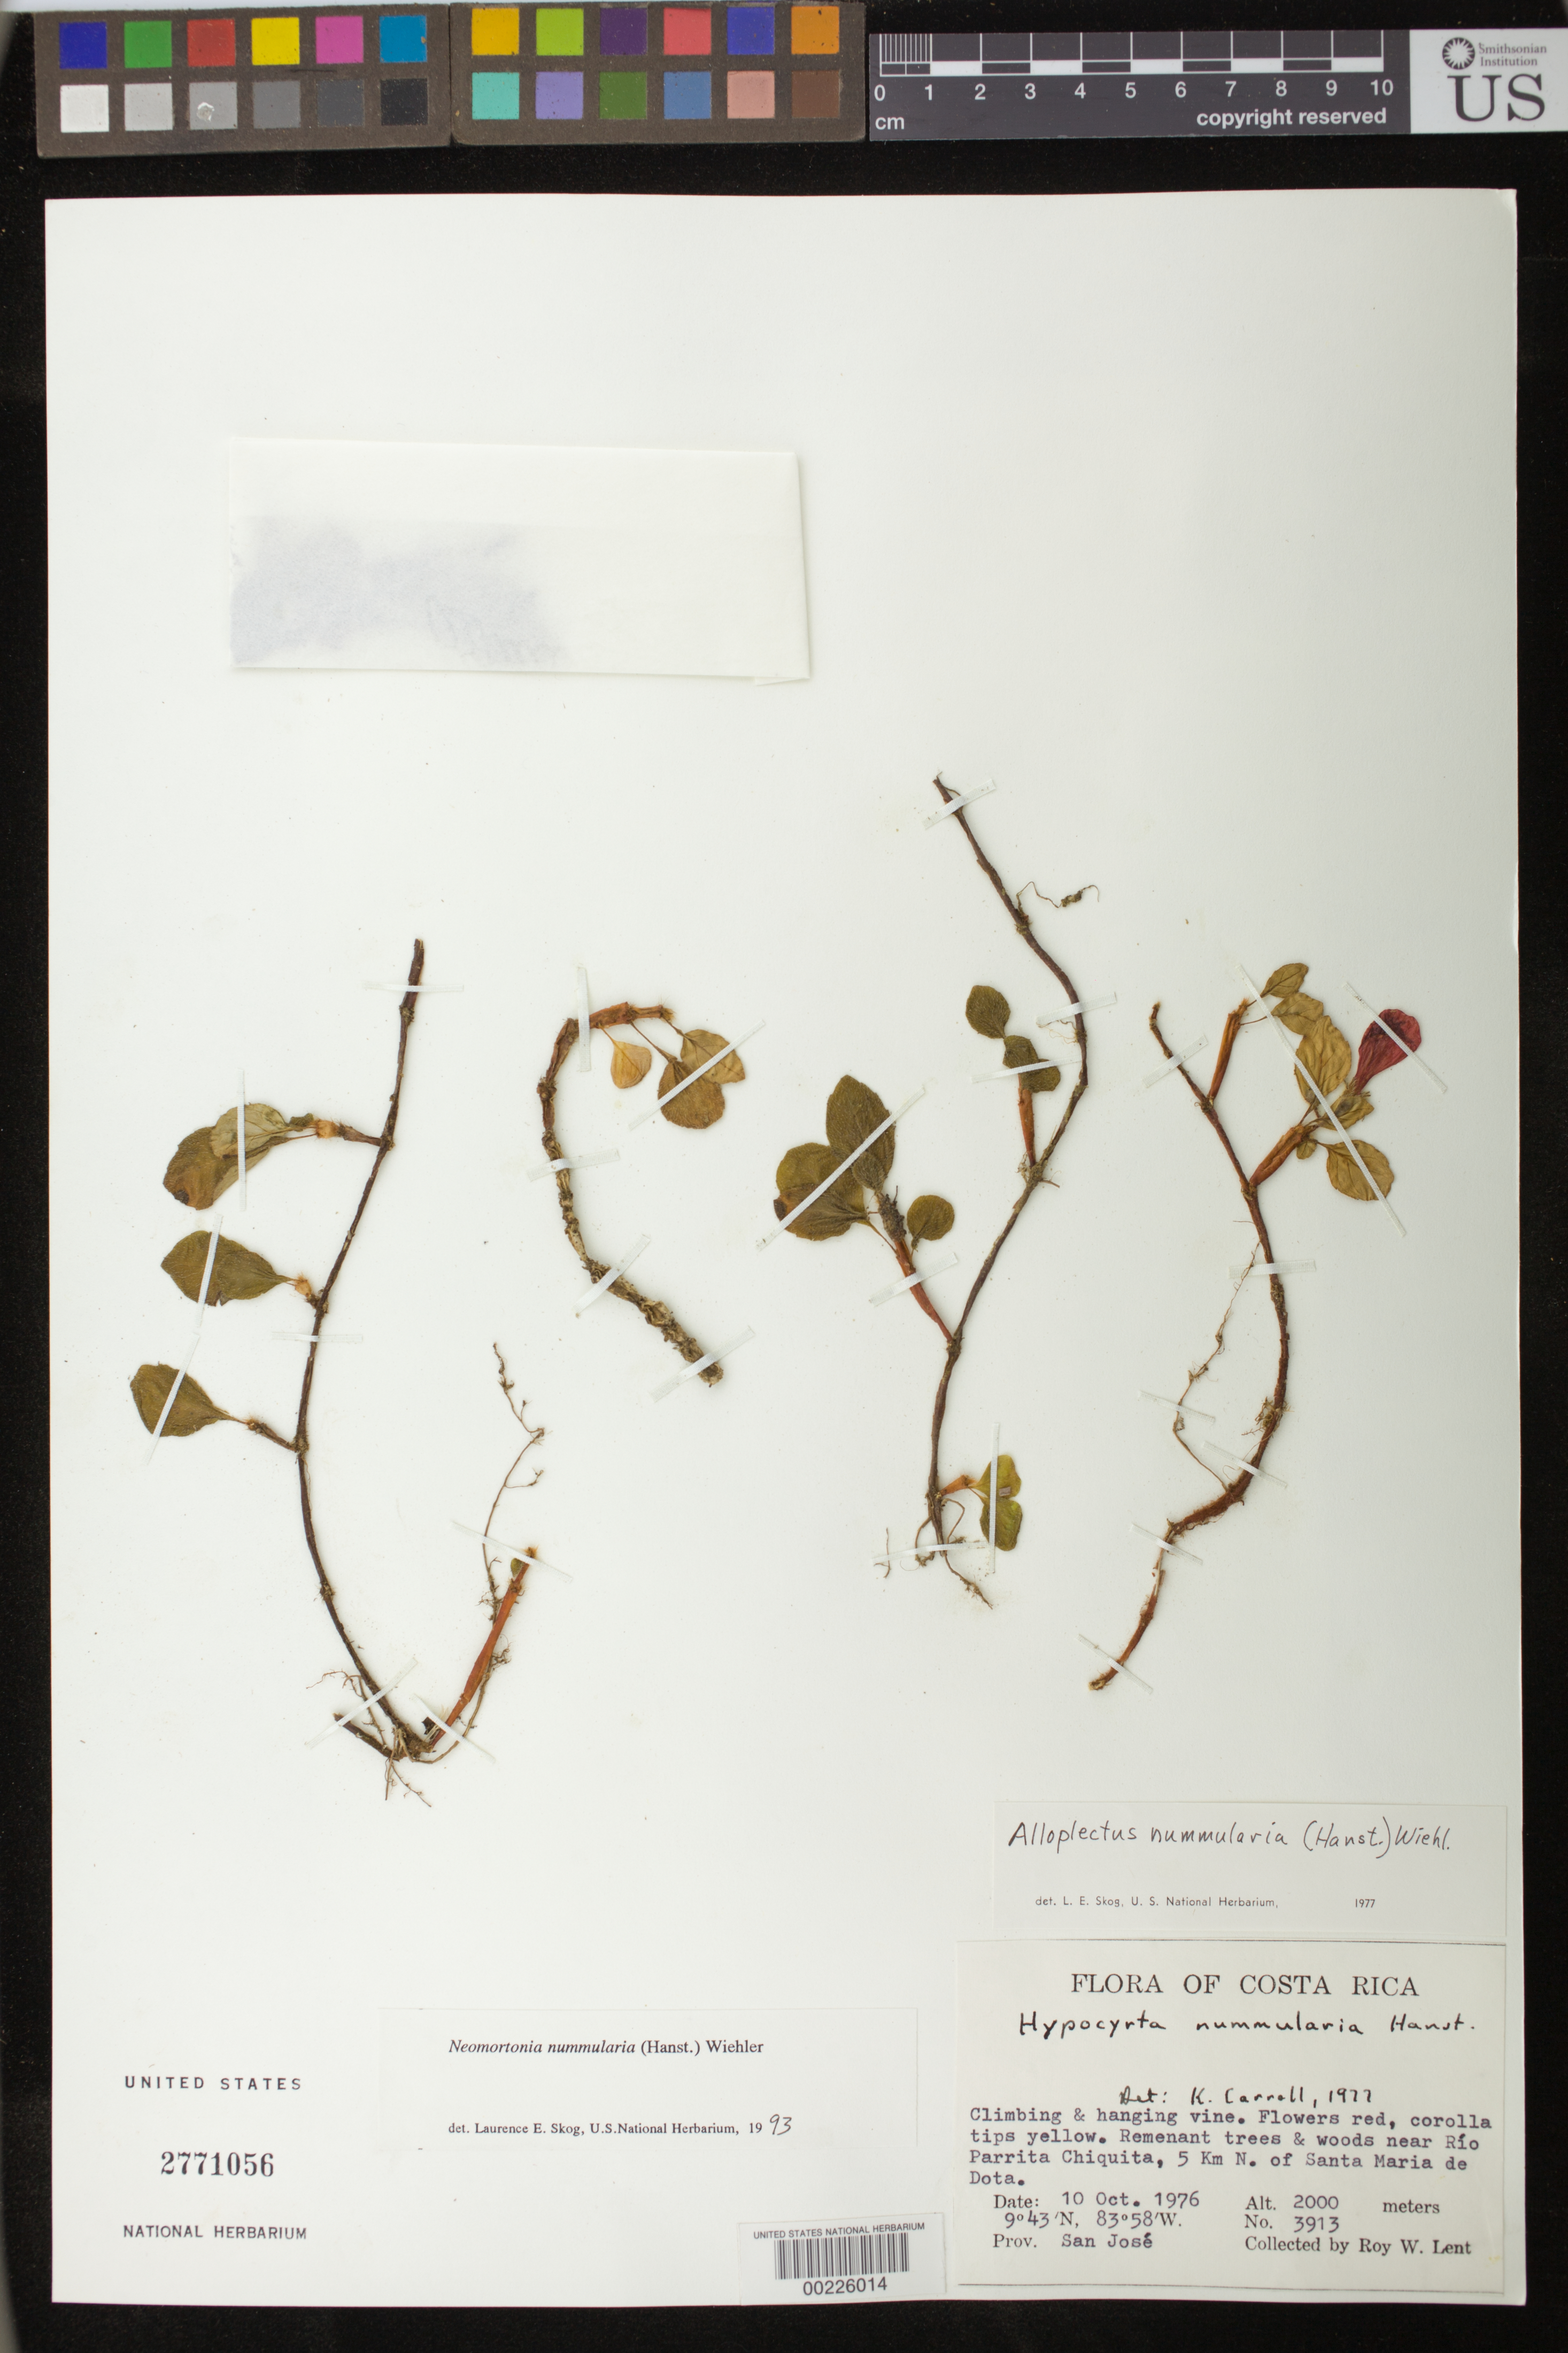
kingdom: Plantae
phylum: Tracheophyta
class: Magnoliopsida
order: Lamiales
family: Gesneriaceae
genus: Pachycaulos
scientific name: Pachycaulos nummularia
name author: (Hanst.) J.L. Clark & J.F. Sm.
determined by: Skog, Laurence E.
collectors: R. W. Lent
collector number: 3913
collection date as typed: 10 Oct 1976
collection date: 1976-10-10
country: Costa Rica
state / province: San José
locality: Near Rio Parrita Chiquita, 5 km N of Santa Maria de Dota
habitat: Remnant trees & woods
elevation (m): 2000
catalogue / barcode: US 2771056